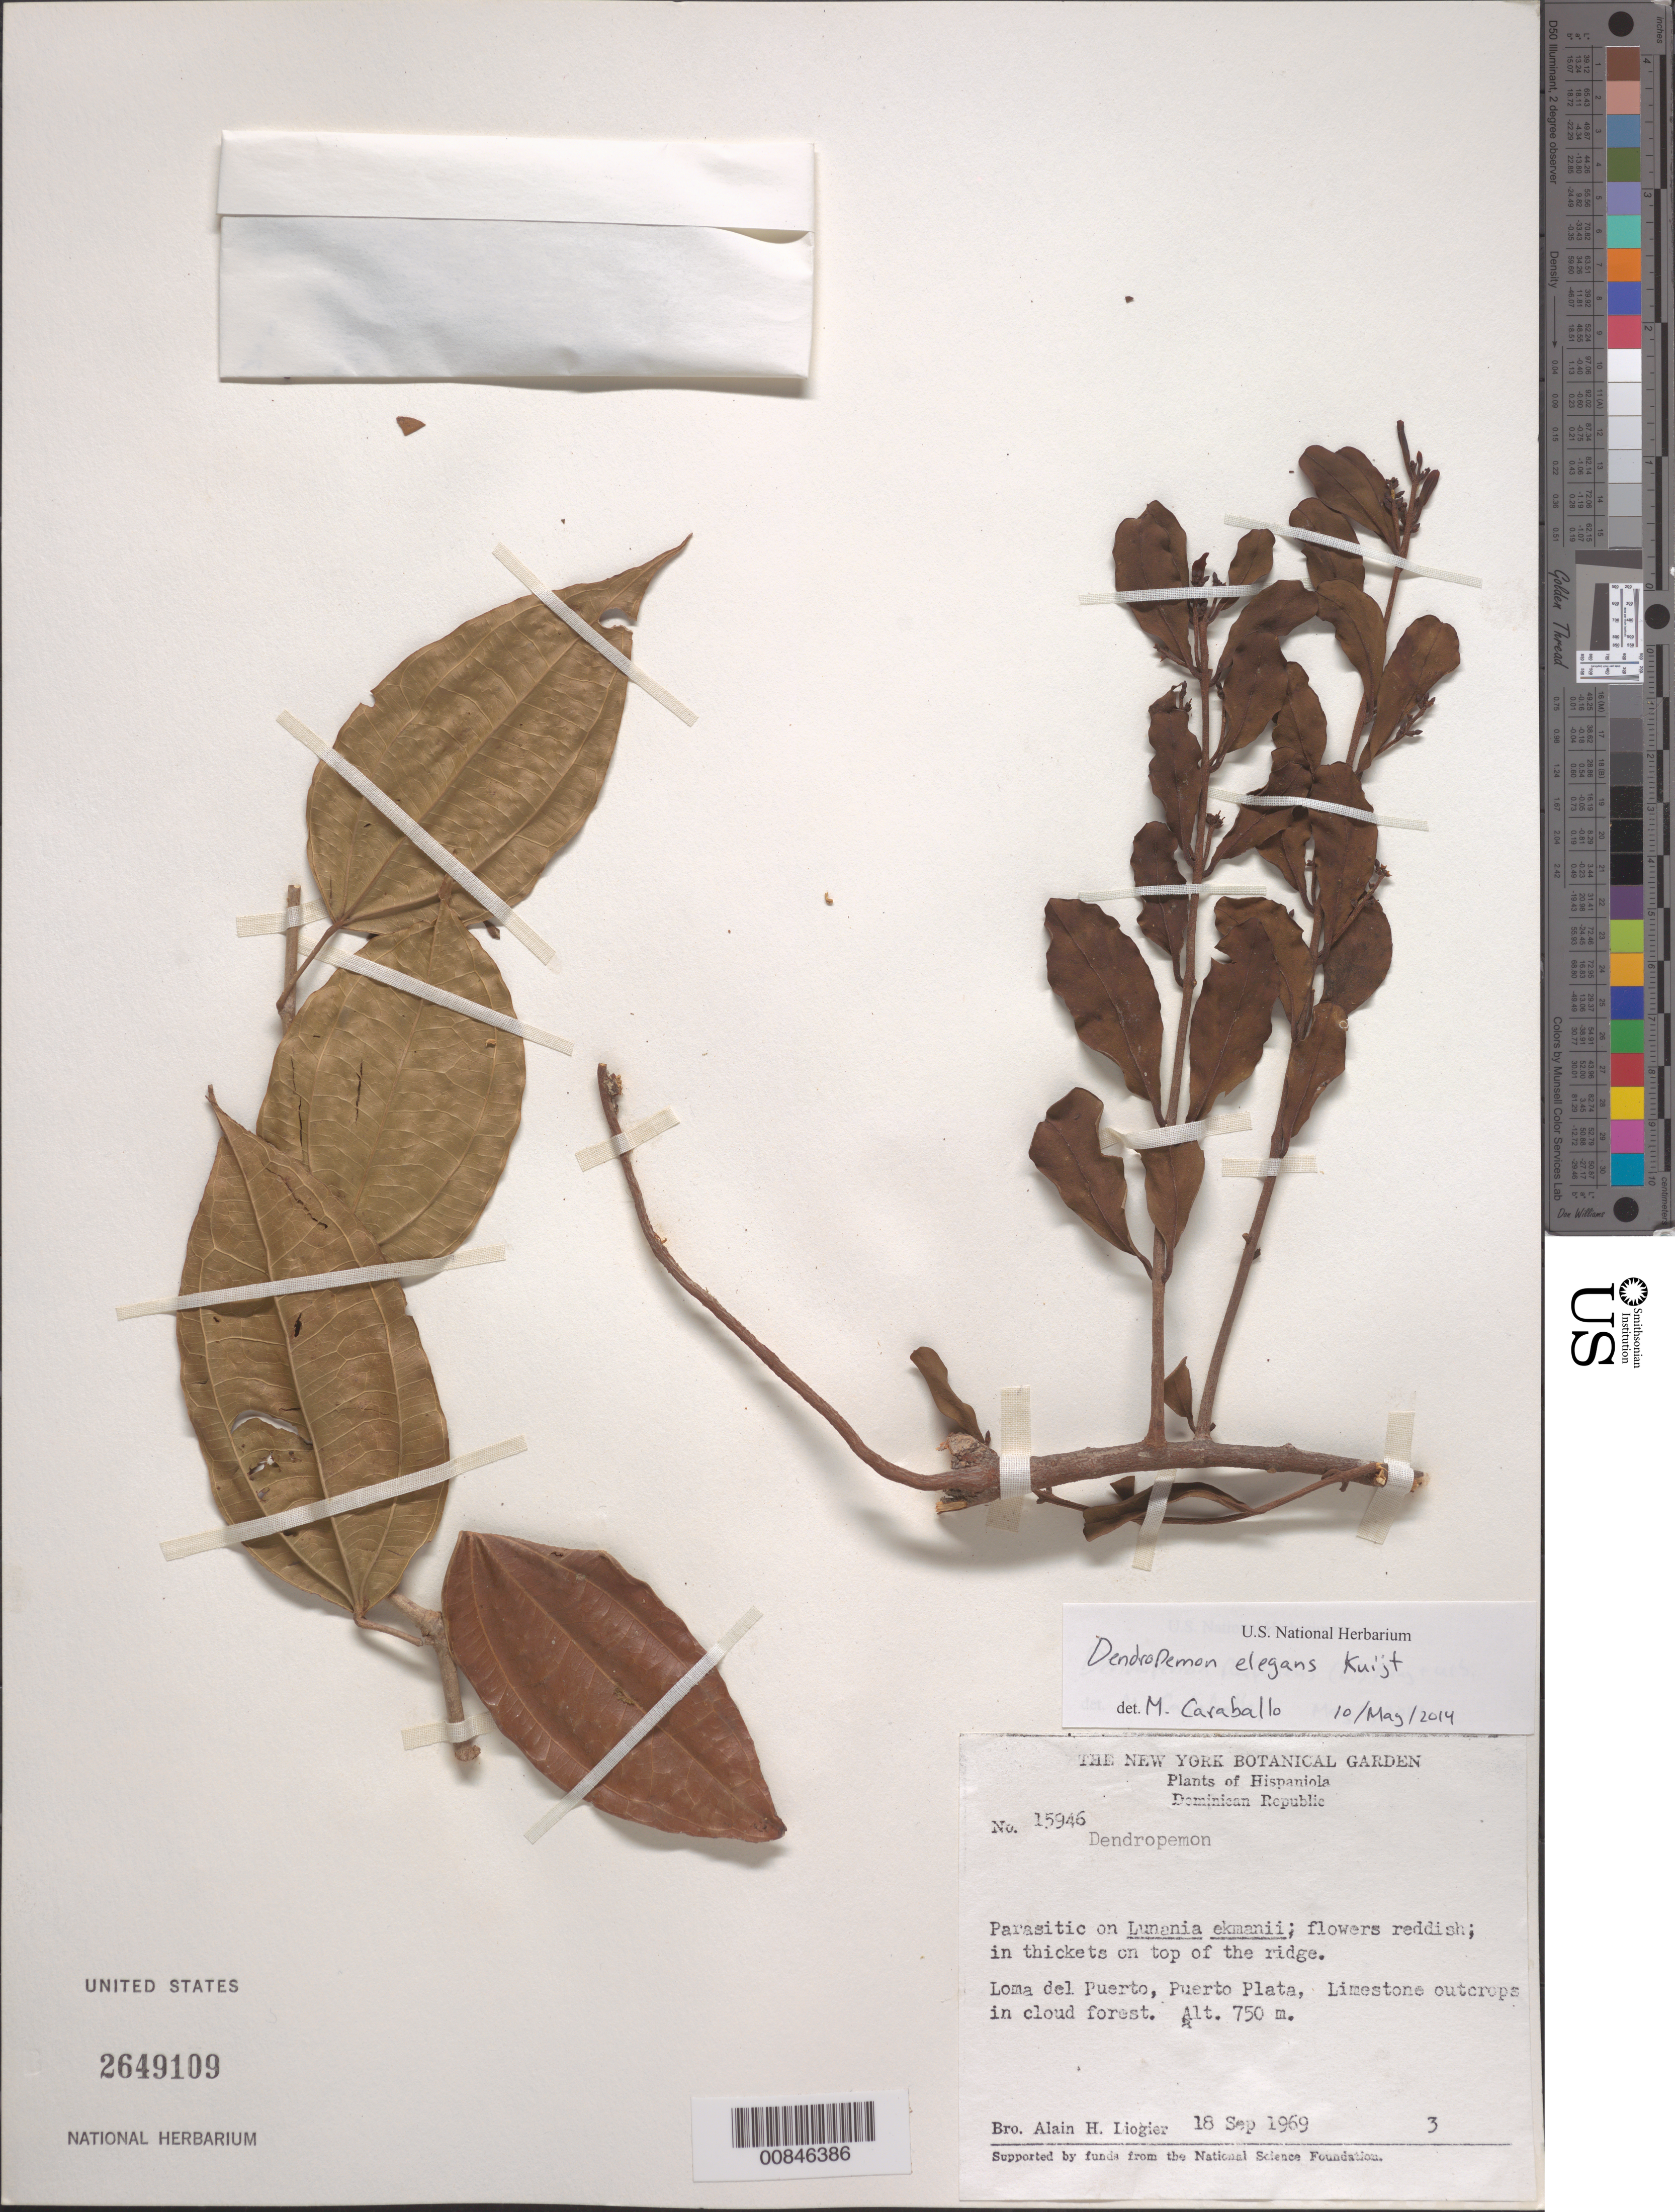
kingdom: Plantae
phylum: Tracheophyta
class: Magnoliopsida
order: Santalales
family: Loranthaceae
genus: Dendropemon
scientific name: Dendropemon elegans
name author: Kuijt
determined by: Caraballo-Ortiz, Marcos A., (MISS), University of Mississippi (UNITED STATES)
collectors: A. H. Liogier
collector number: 15946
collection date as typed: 18 Sep 1969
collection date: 1969-09-18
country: Dominican Republic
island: Hispaniola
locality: Loma del Puerto, Puerto Plata.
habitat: On Lunania ekmanii. In thickets on top of the ridge. Limestone outcrops in cloud forest.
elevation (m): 750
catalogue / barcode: US 2649109